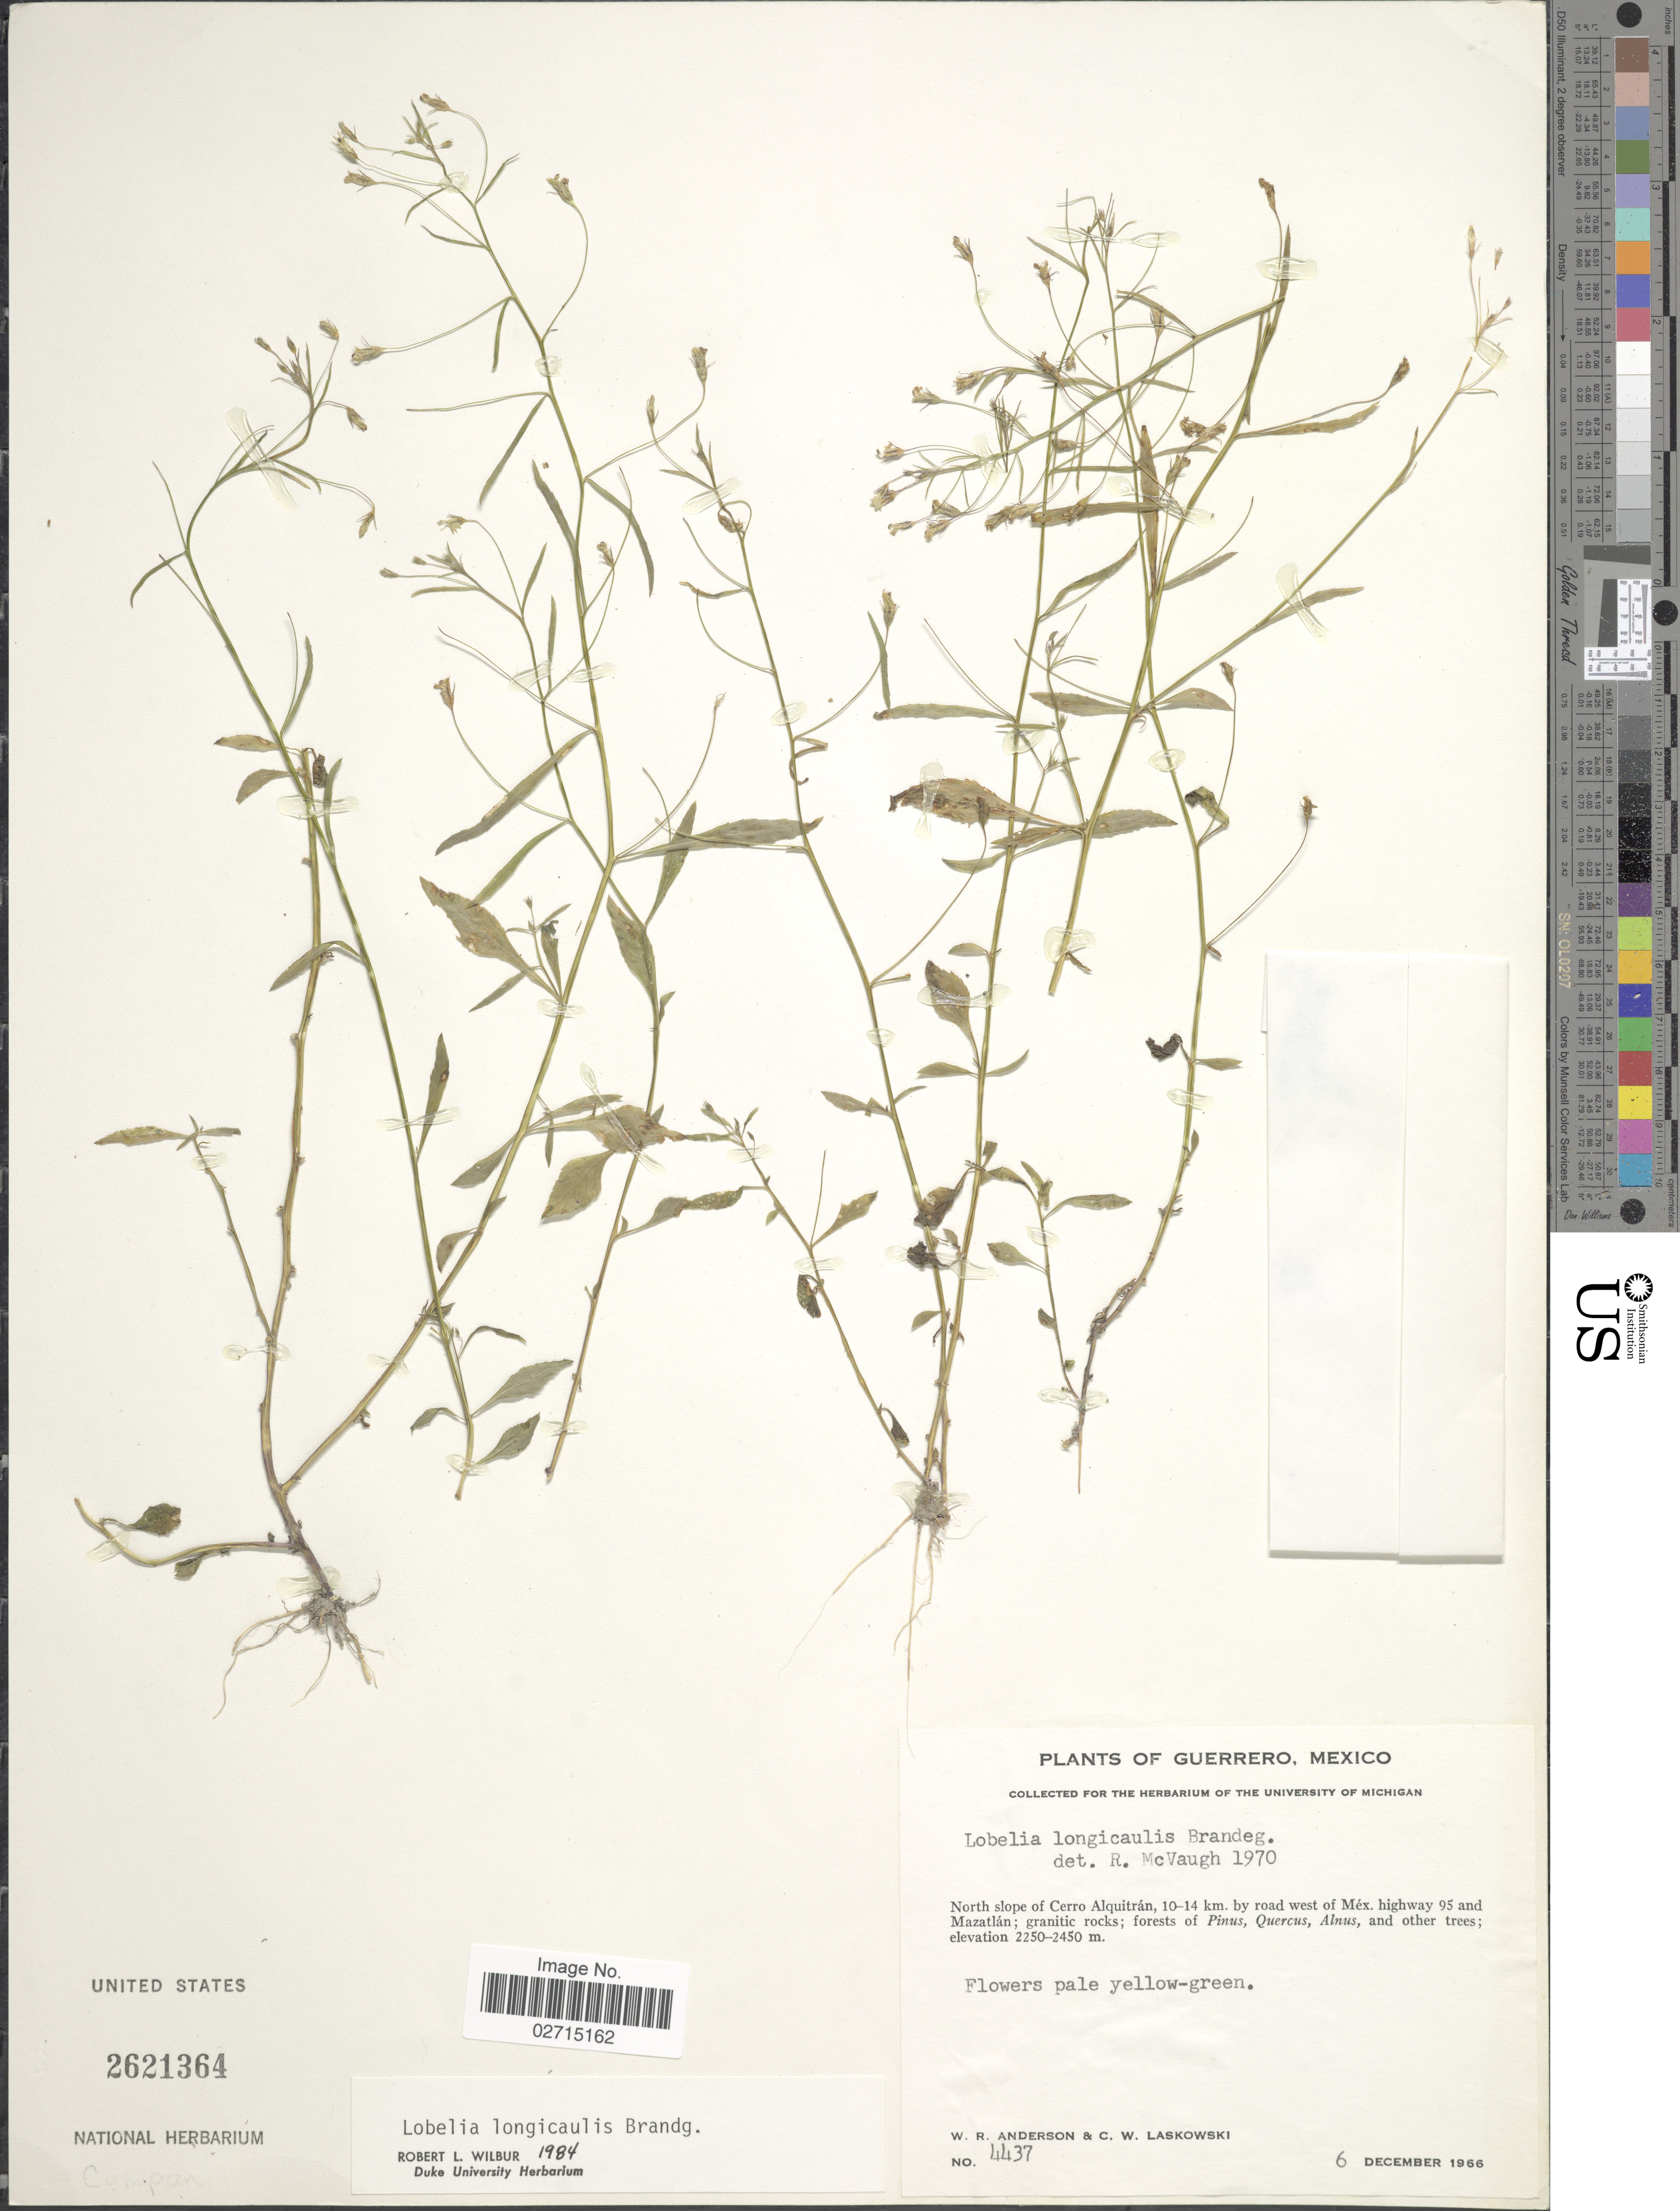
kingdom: Plantae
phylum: Tracheophyta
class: Magnoliopsida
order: Asterales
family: Campanulaceae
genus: Lobelia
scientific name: Lobelia longicaulis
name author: Brandegee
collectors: W. Anderson & C. Laskowski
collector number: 4437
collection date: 1966-12-06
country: Mexico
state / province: Guerrero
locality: North slope of Cerro Alquitrán, 10-14 km by road west of Méx. highway 95 and Mazatlán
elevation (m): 2250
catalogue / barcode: US 2621364